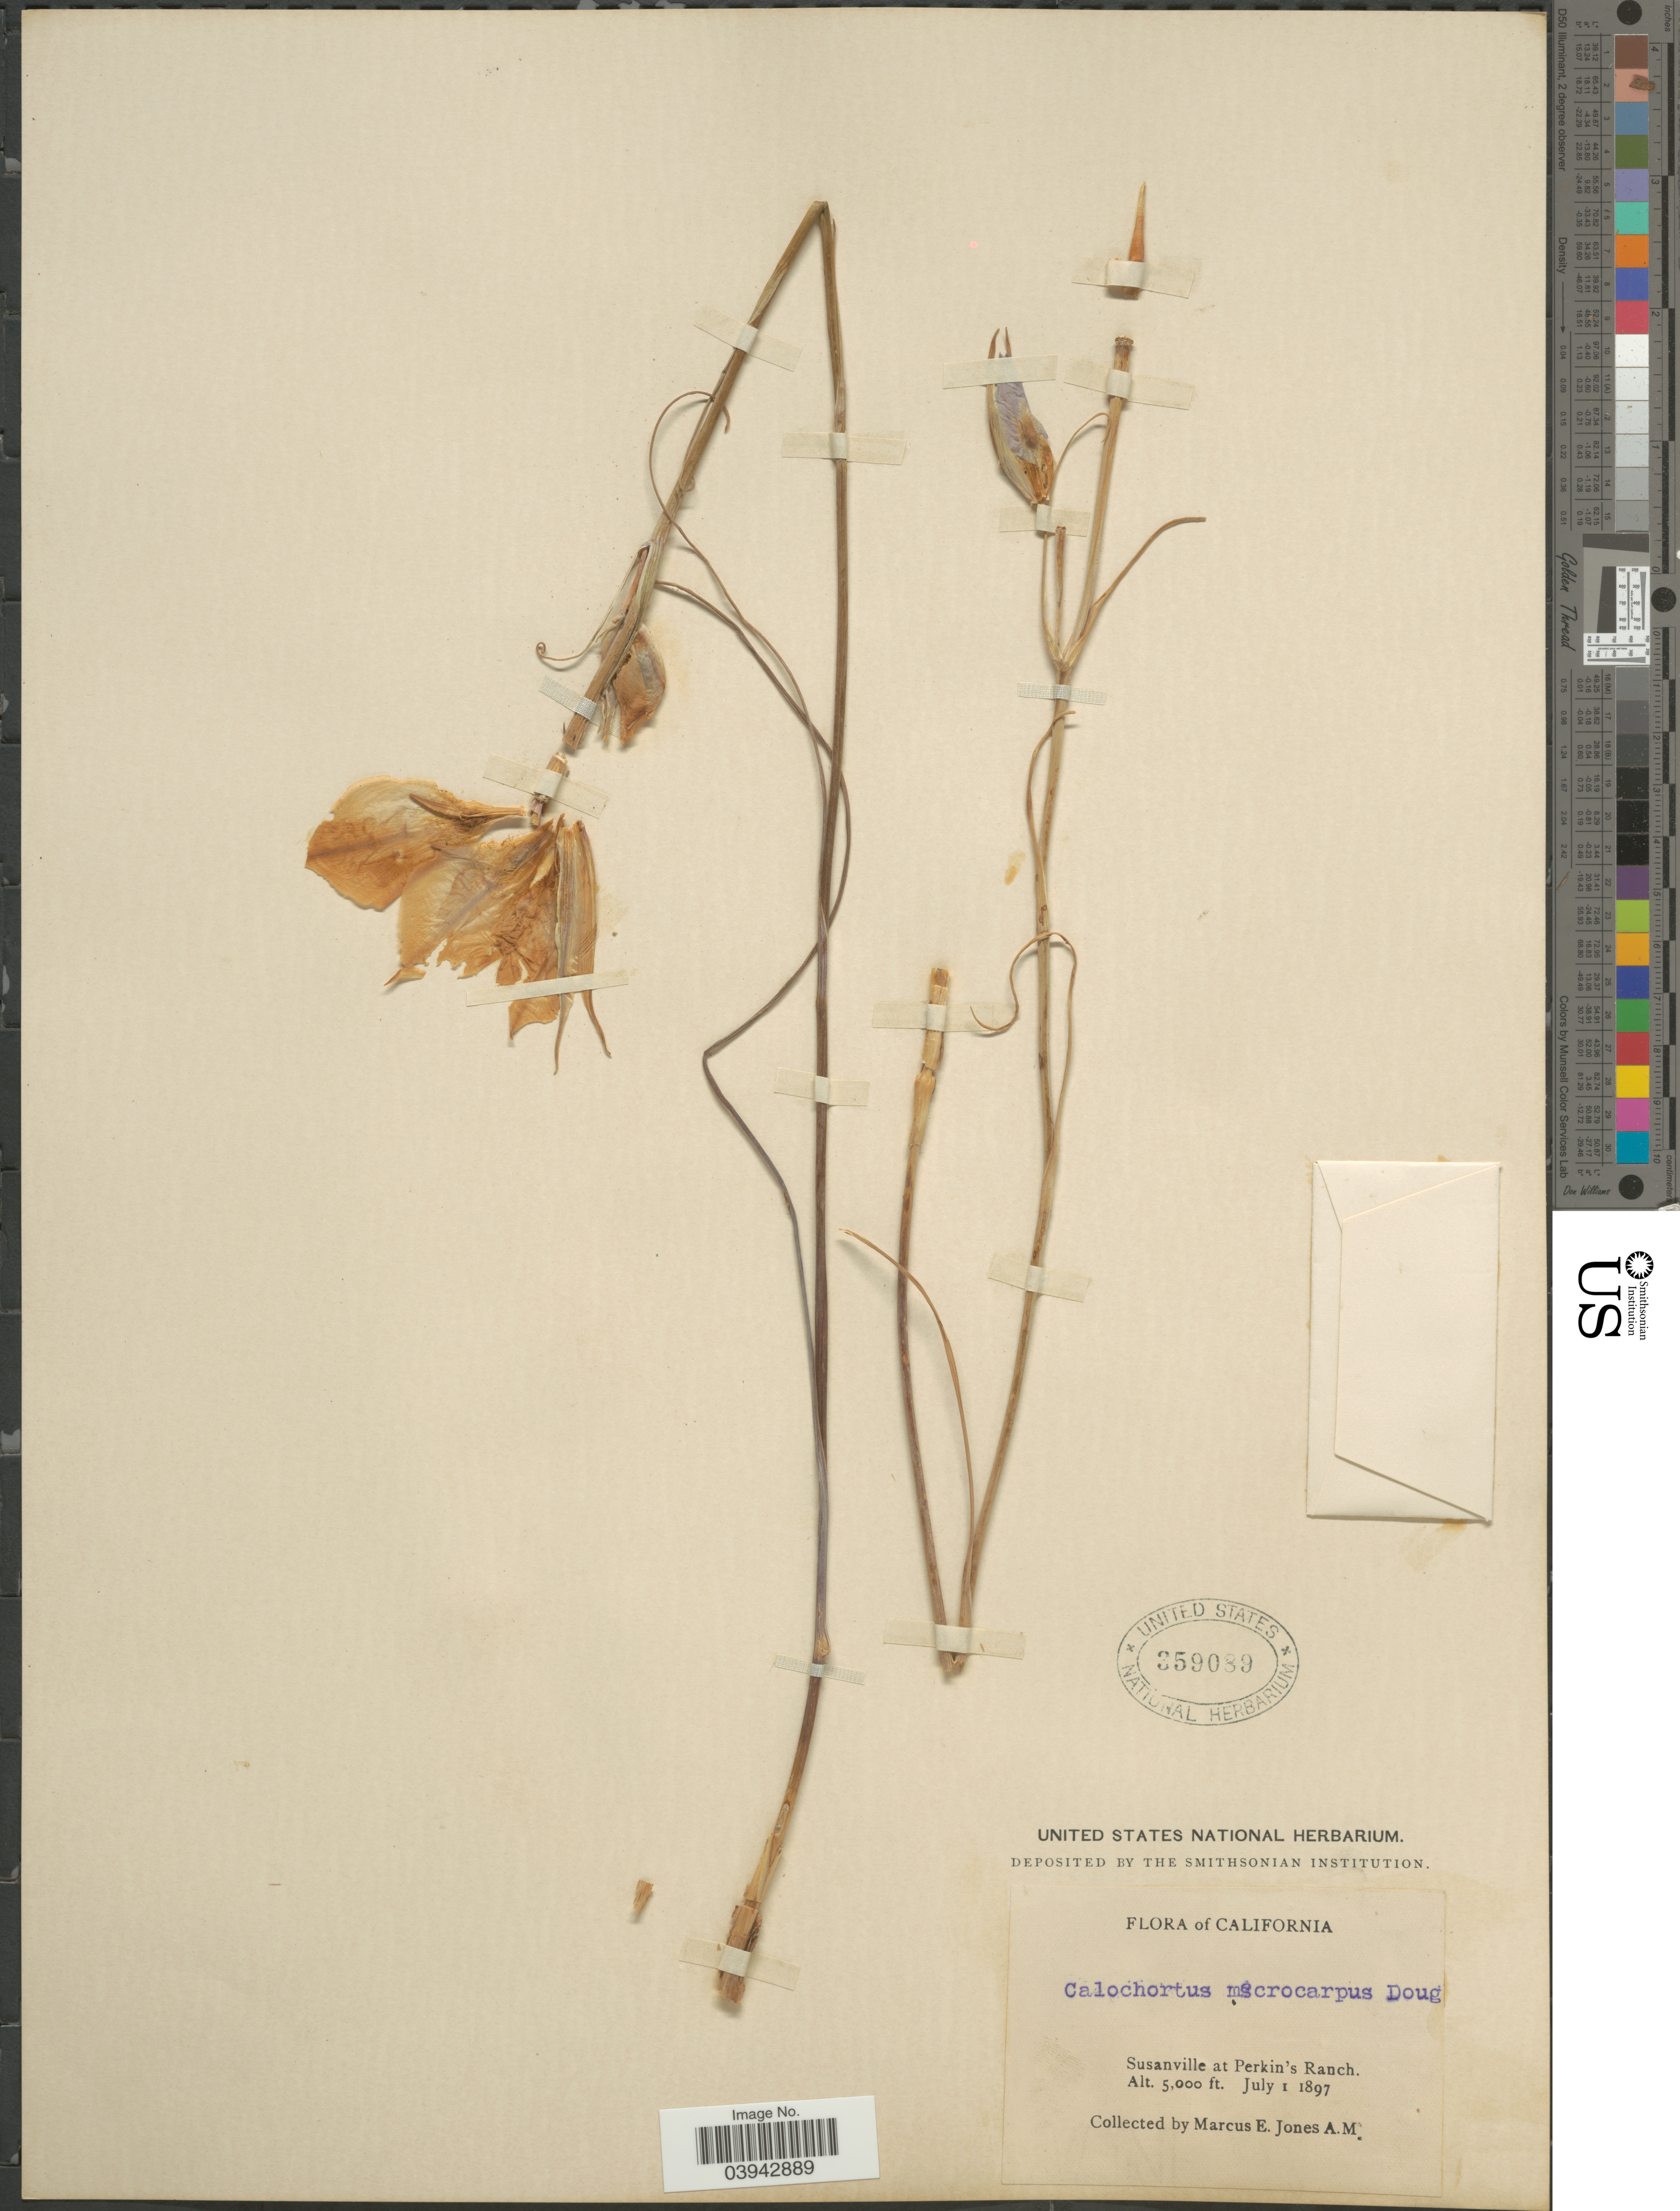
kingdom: Plantae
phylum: Tracheophyta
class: Liliopsida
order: Liliales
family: Liliaceae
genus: Calochortus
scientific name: Calochortus macrocarpus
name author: Douglas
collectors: M. E. Jones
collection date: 1897-07-01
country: United States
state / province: California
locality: Susanville at Perkin's Ranch.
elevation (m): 1524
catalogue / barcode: US 359089